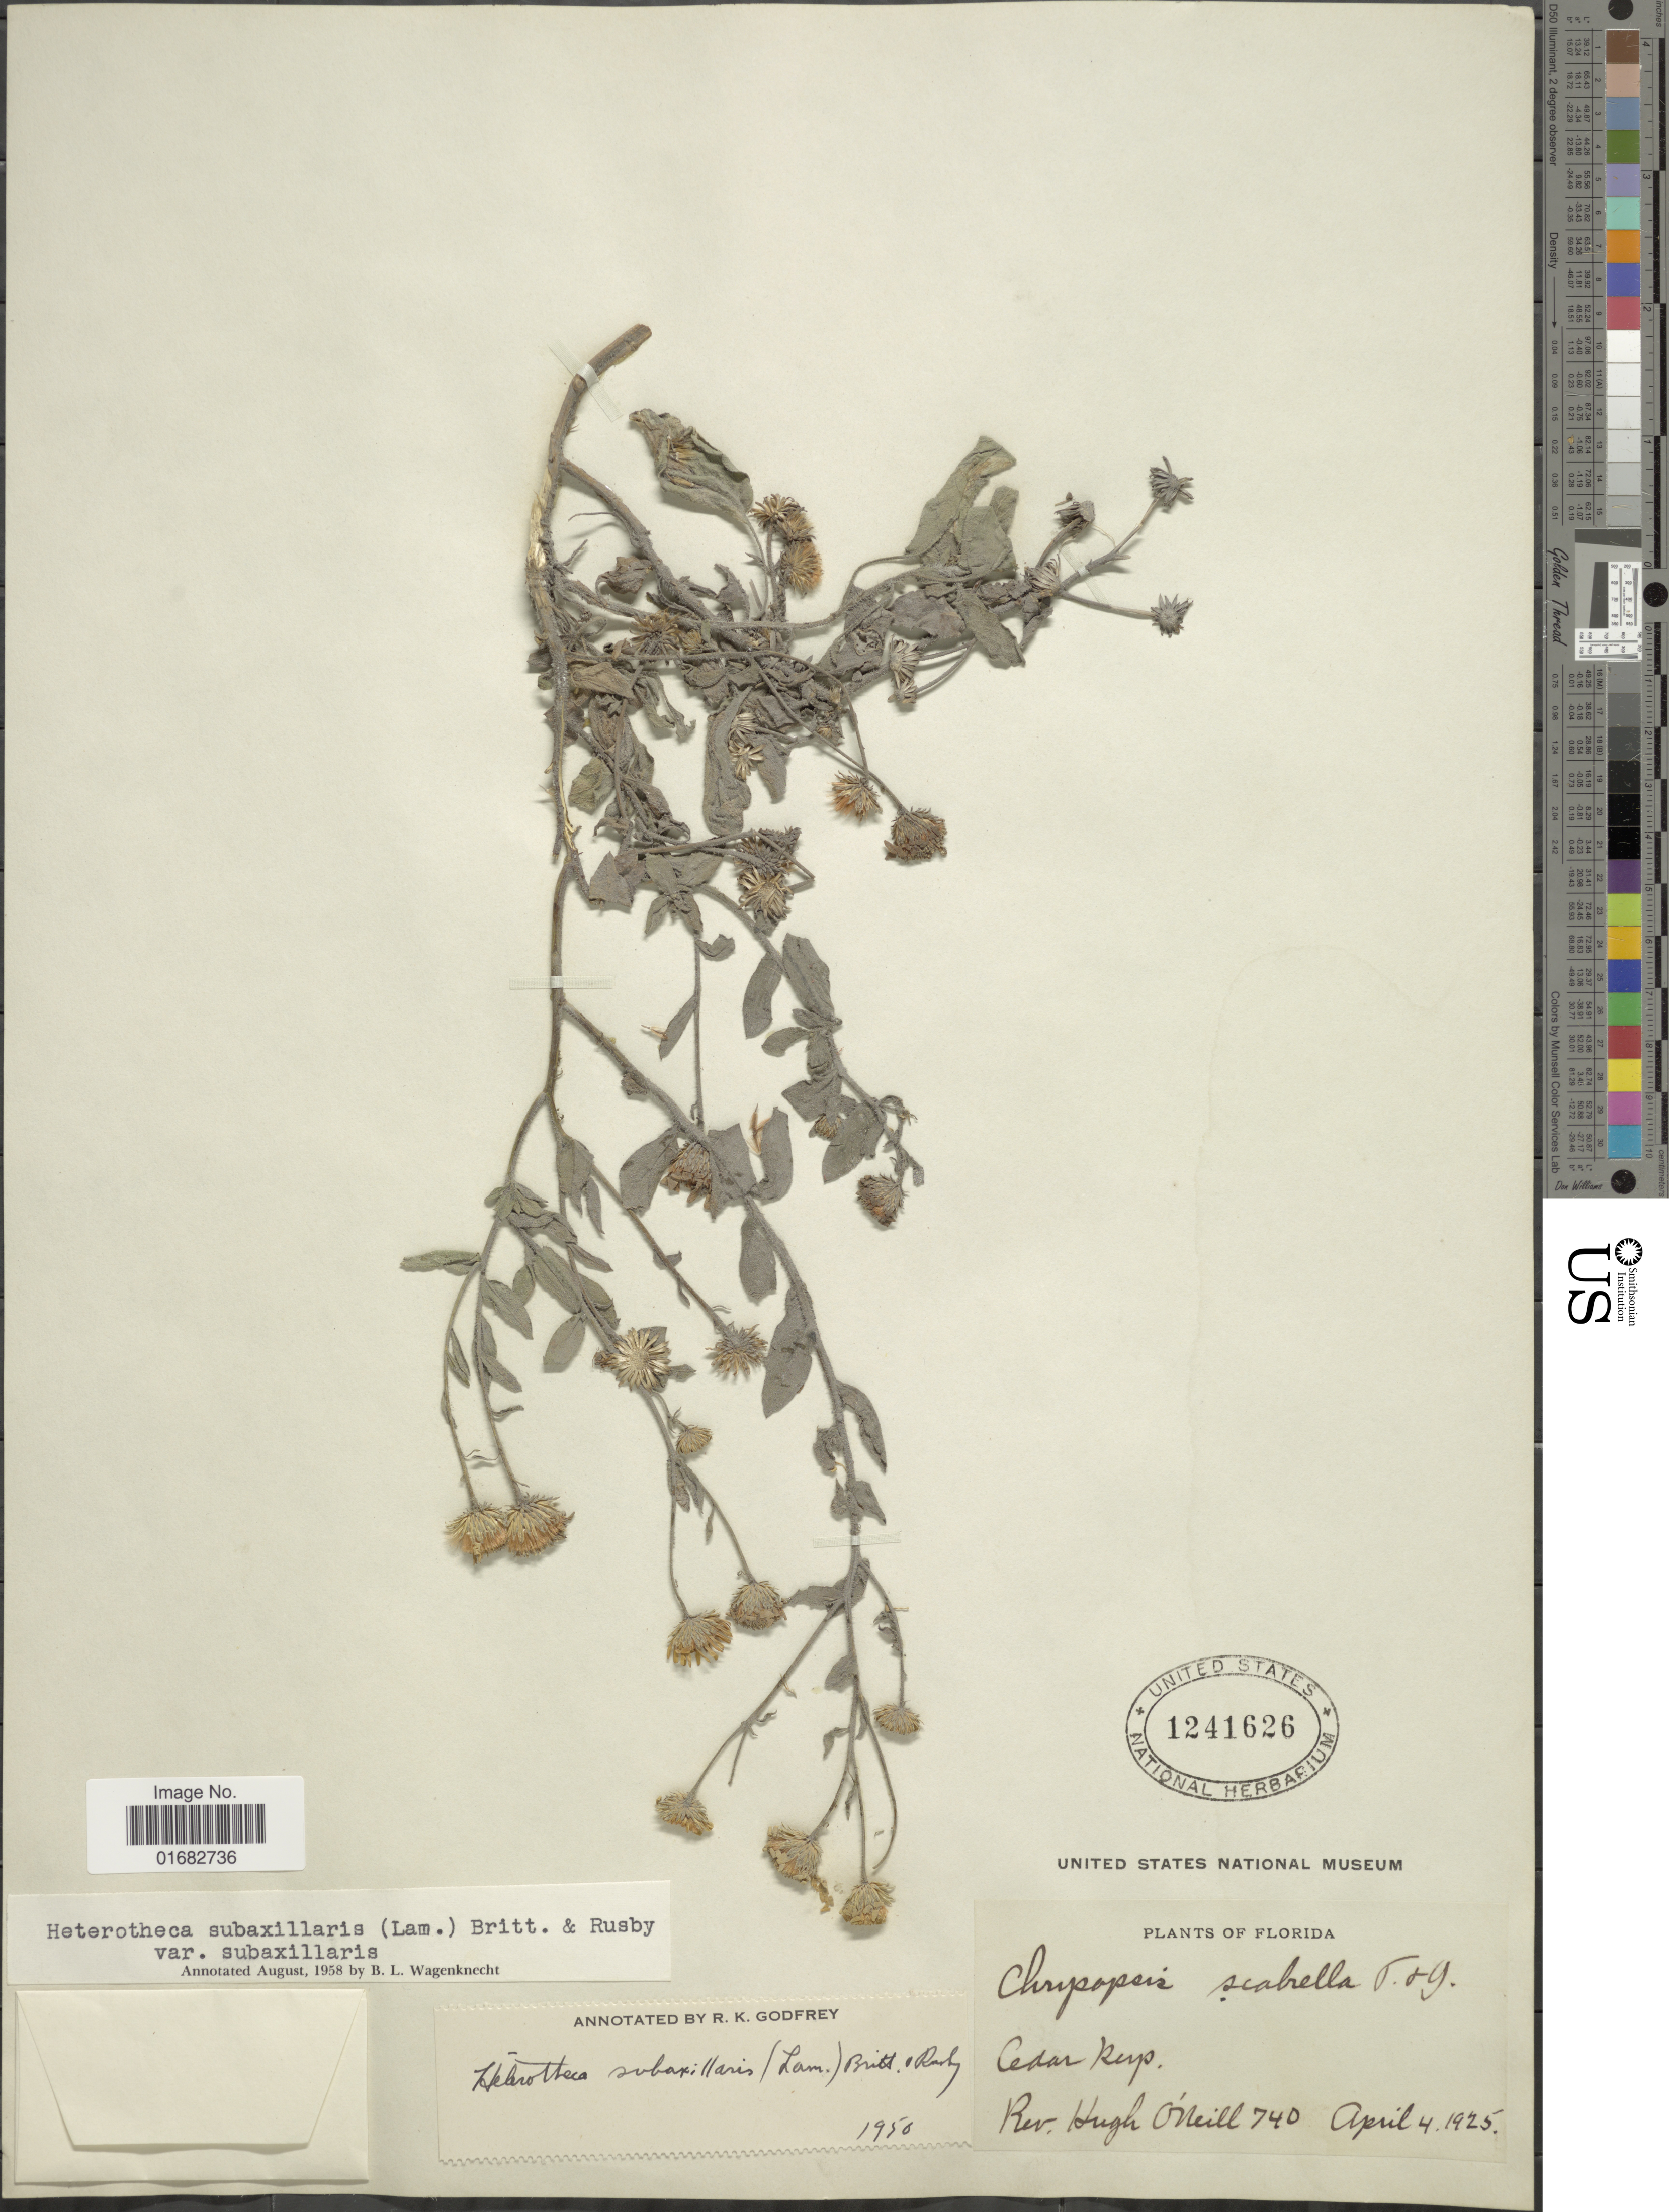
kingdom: Plantae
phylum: Tracheophyta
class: Magnoliopsida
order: Asterales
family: Asteraceae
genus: Heterotheca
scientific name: Heterotheca subaxillaris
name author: (Lam.) Britton & Rusby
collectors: H. O'Neill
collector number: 740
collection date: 1925-04-04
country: United States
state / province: Florida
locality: Cedar Rup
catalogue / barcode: US 1241626